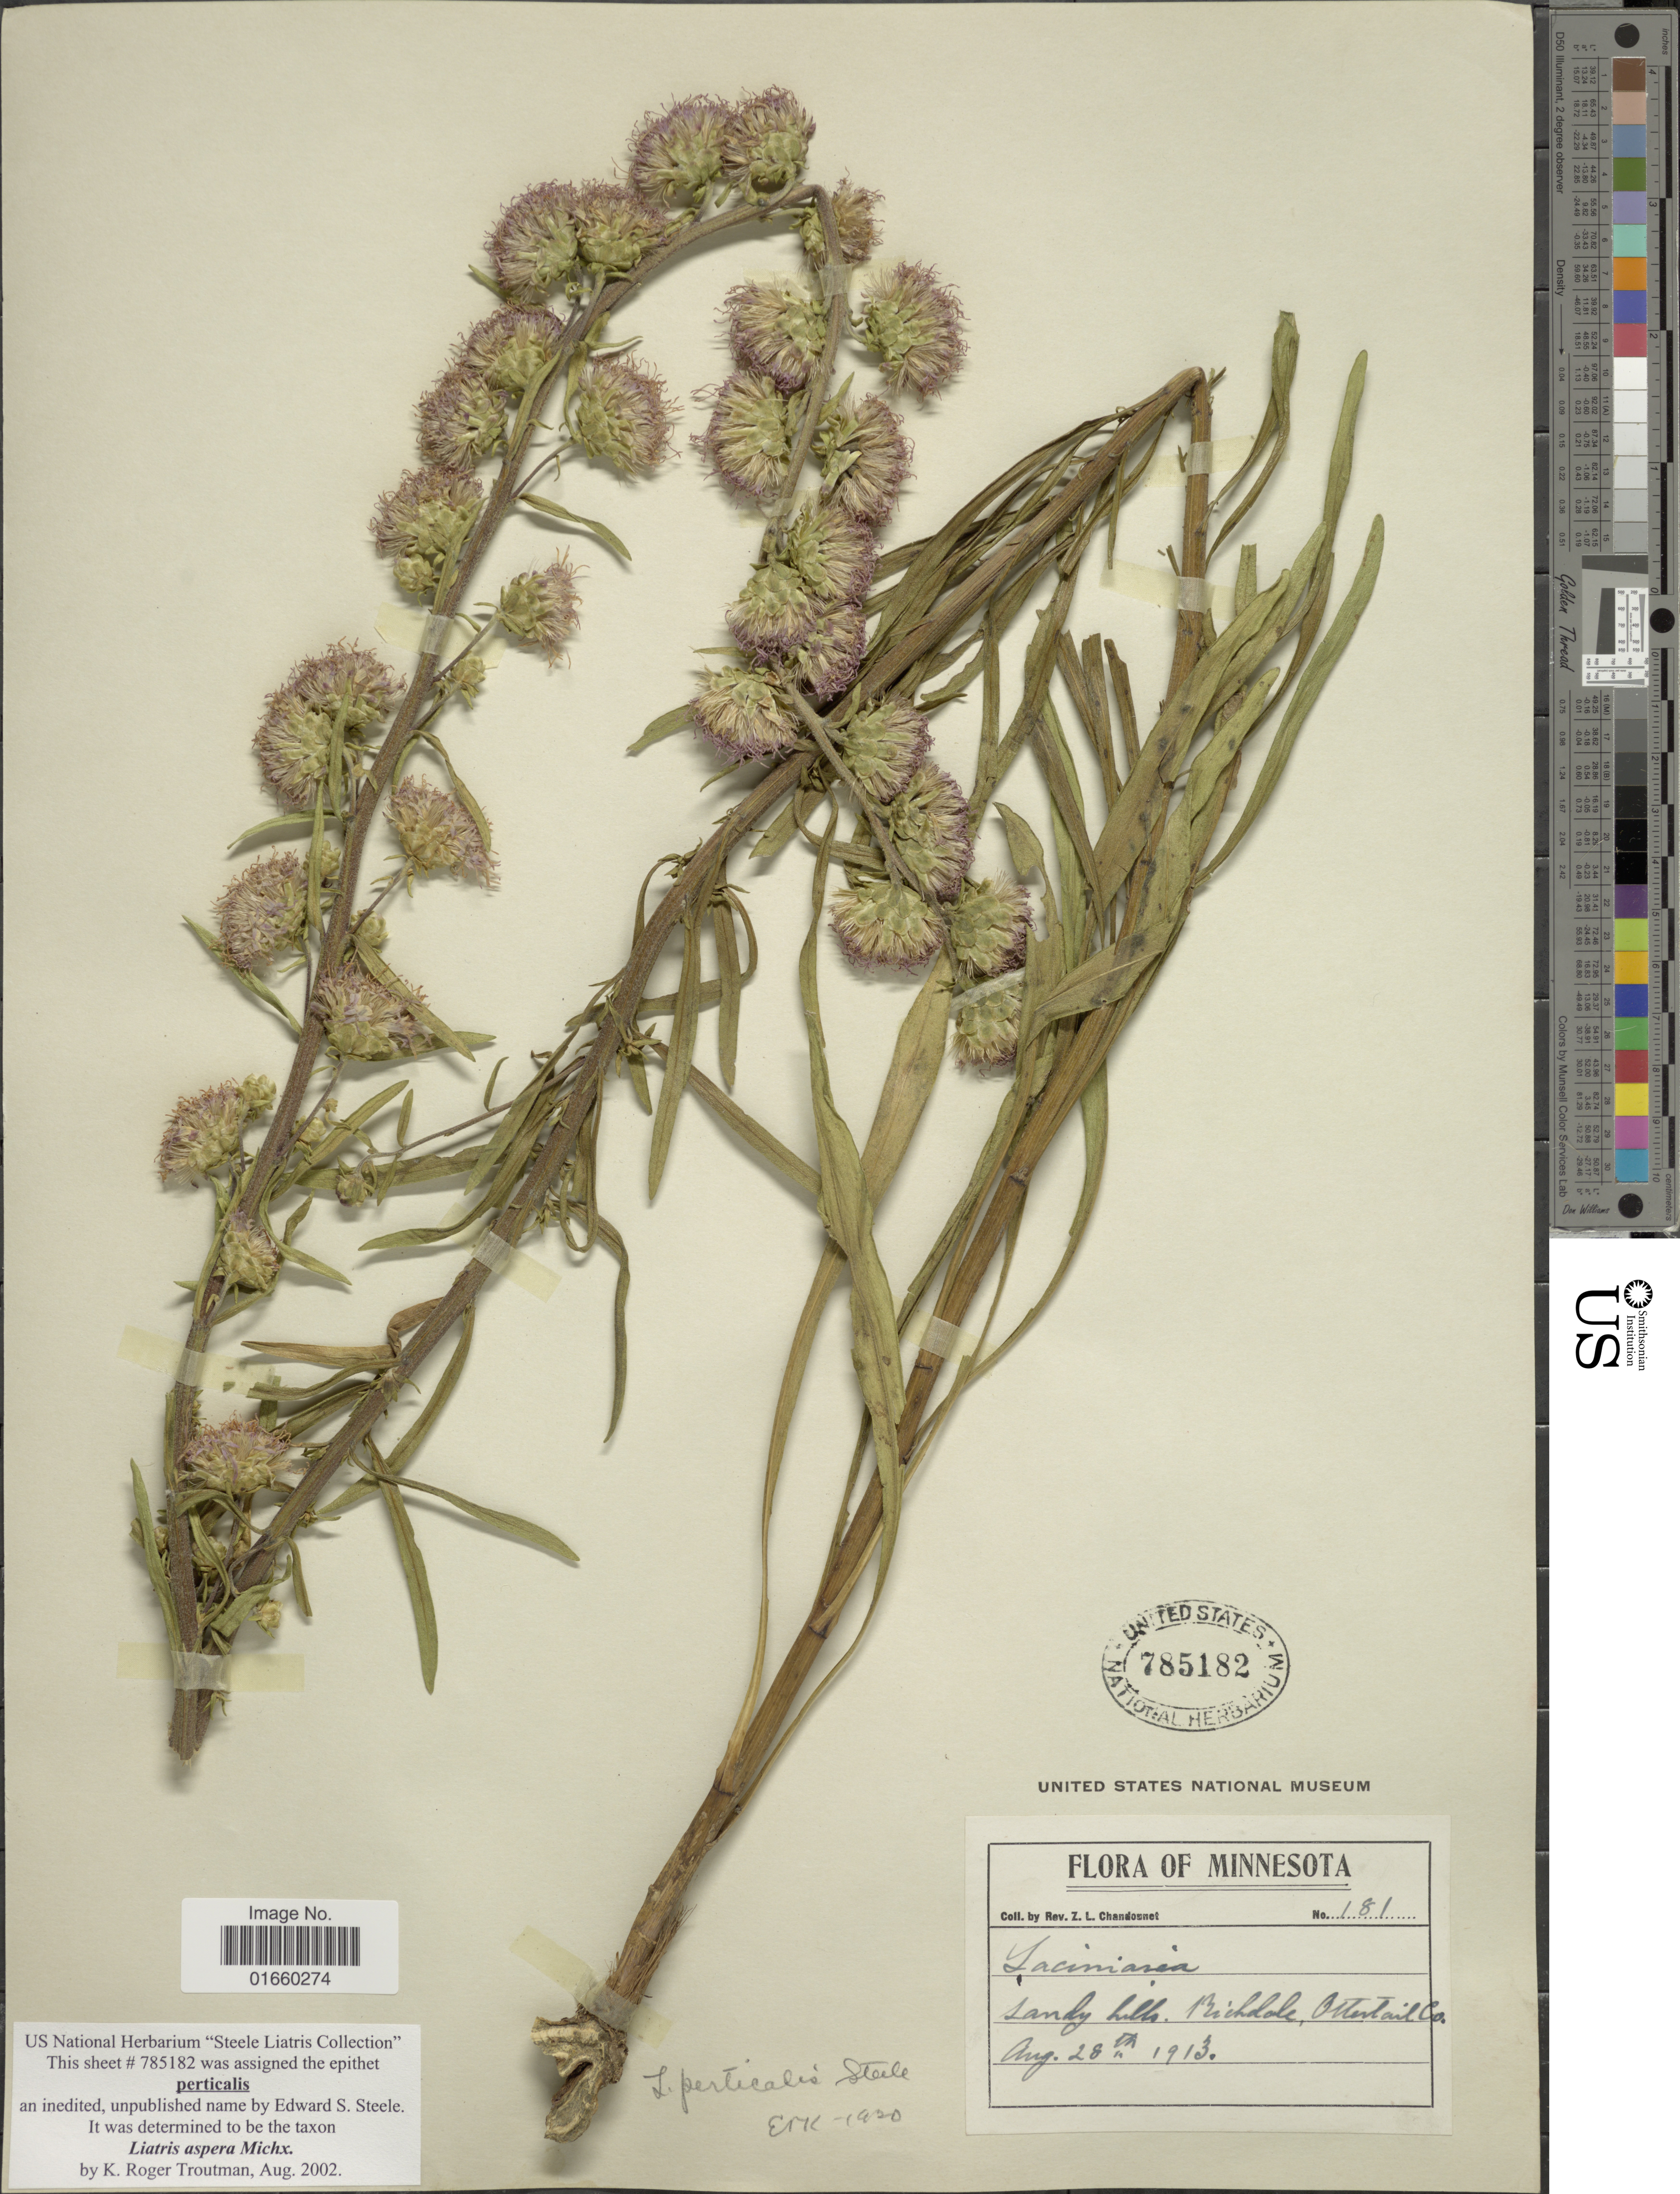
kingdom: Plantae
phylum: Tracheophyta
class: Magnoliopsida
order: Asterales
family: Asteraceae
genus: Liatris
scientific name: Liatris aspera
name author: Michx.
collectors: Z. Chandonnet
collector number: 181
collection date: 1913-08-28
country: United States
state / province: Minnesota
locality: Richdale, Ottertail Co.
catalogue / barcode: US 785182